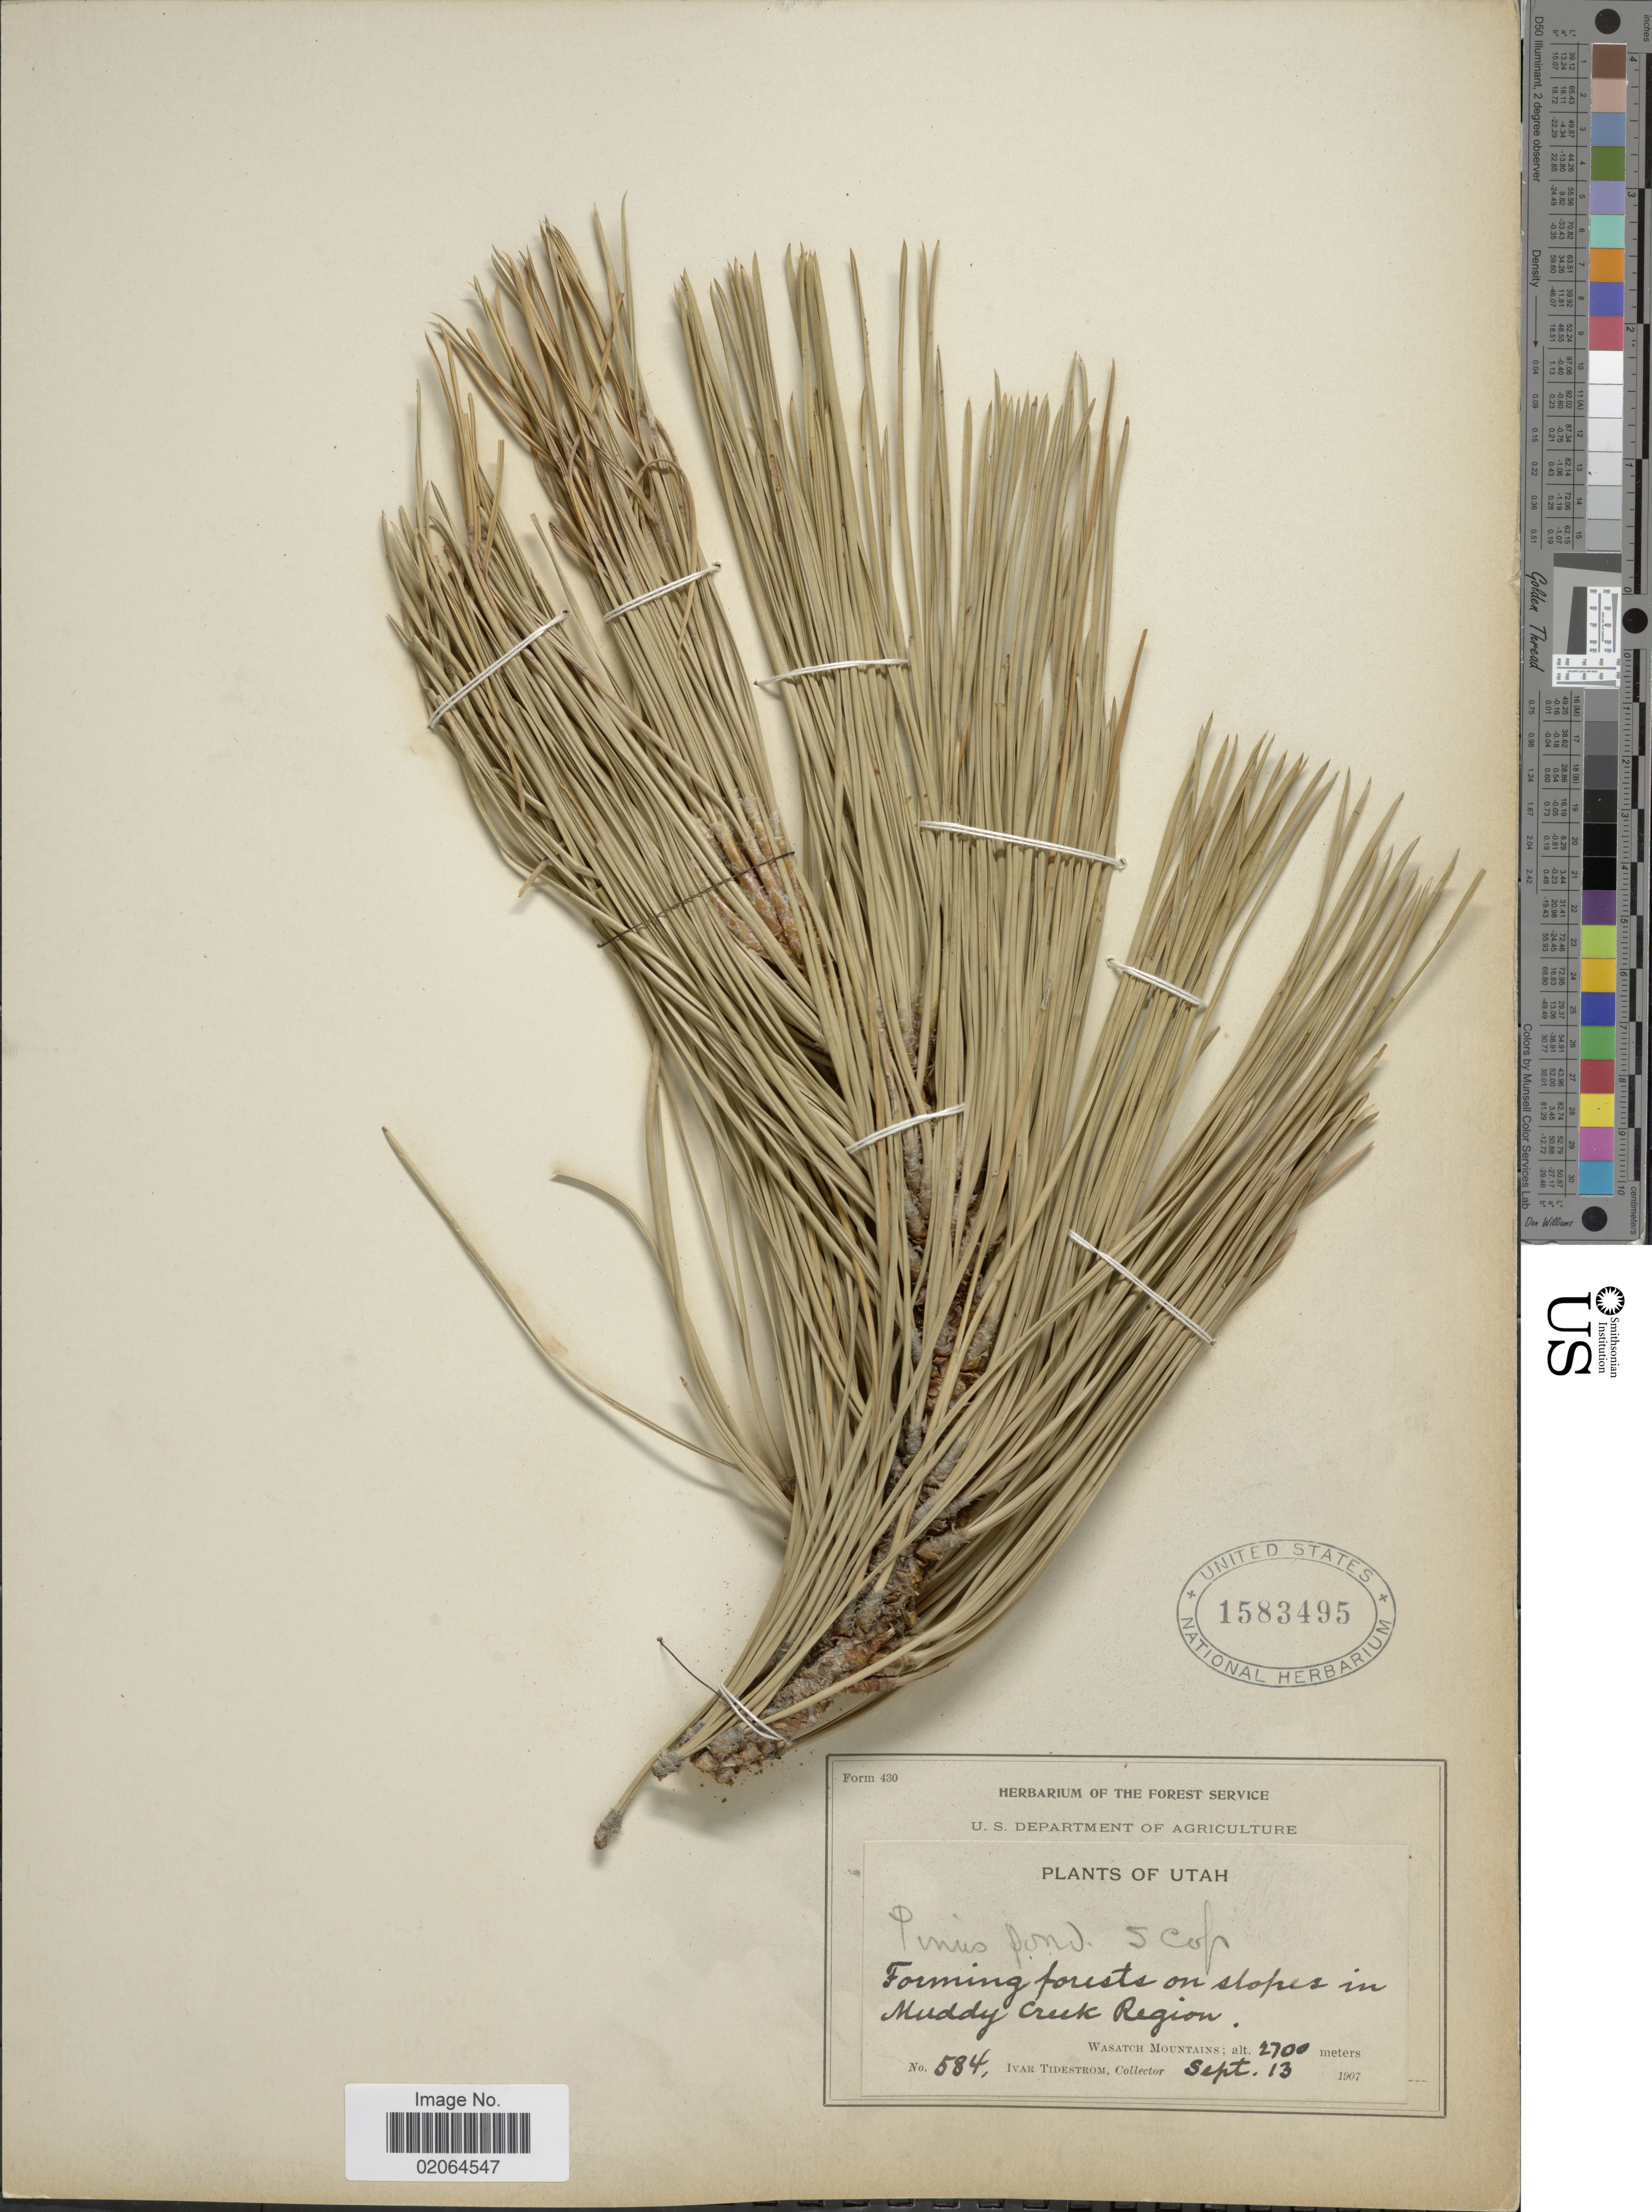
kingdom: Plantae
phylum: Tracheophyta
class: Pinopsida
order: Pinales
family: Pinaceae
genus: Pinus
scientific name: Pinus ponderosa var. scopulorum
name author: Engelm.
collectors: I. F. Tidestrom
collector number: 584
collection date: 1907-09-13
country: United States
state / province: Utah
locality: Utah, Muddy Creek Region. Wasatch Mountains.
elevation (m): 2700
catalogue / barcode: US 1583495